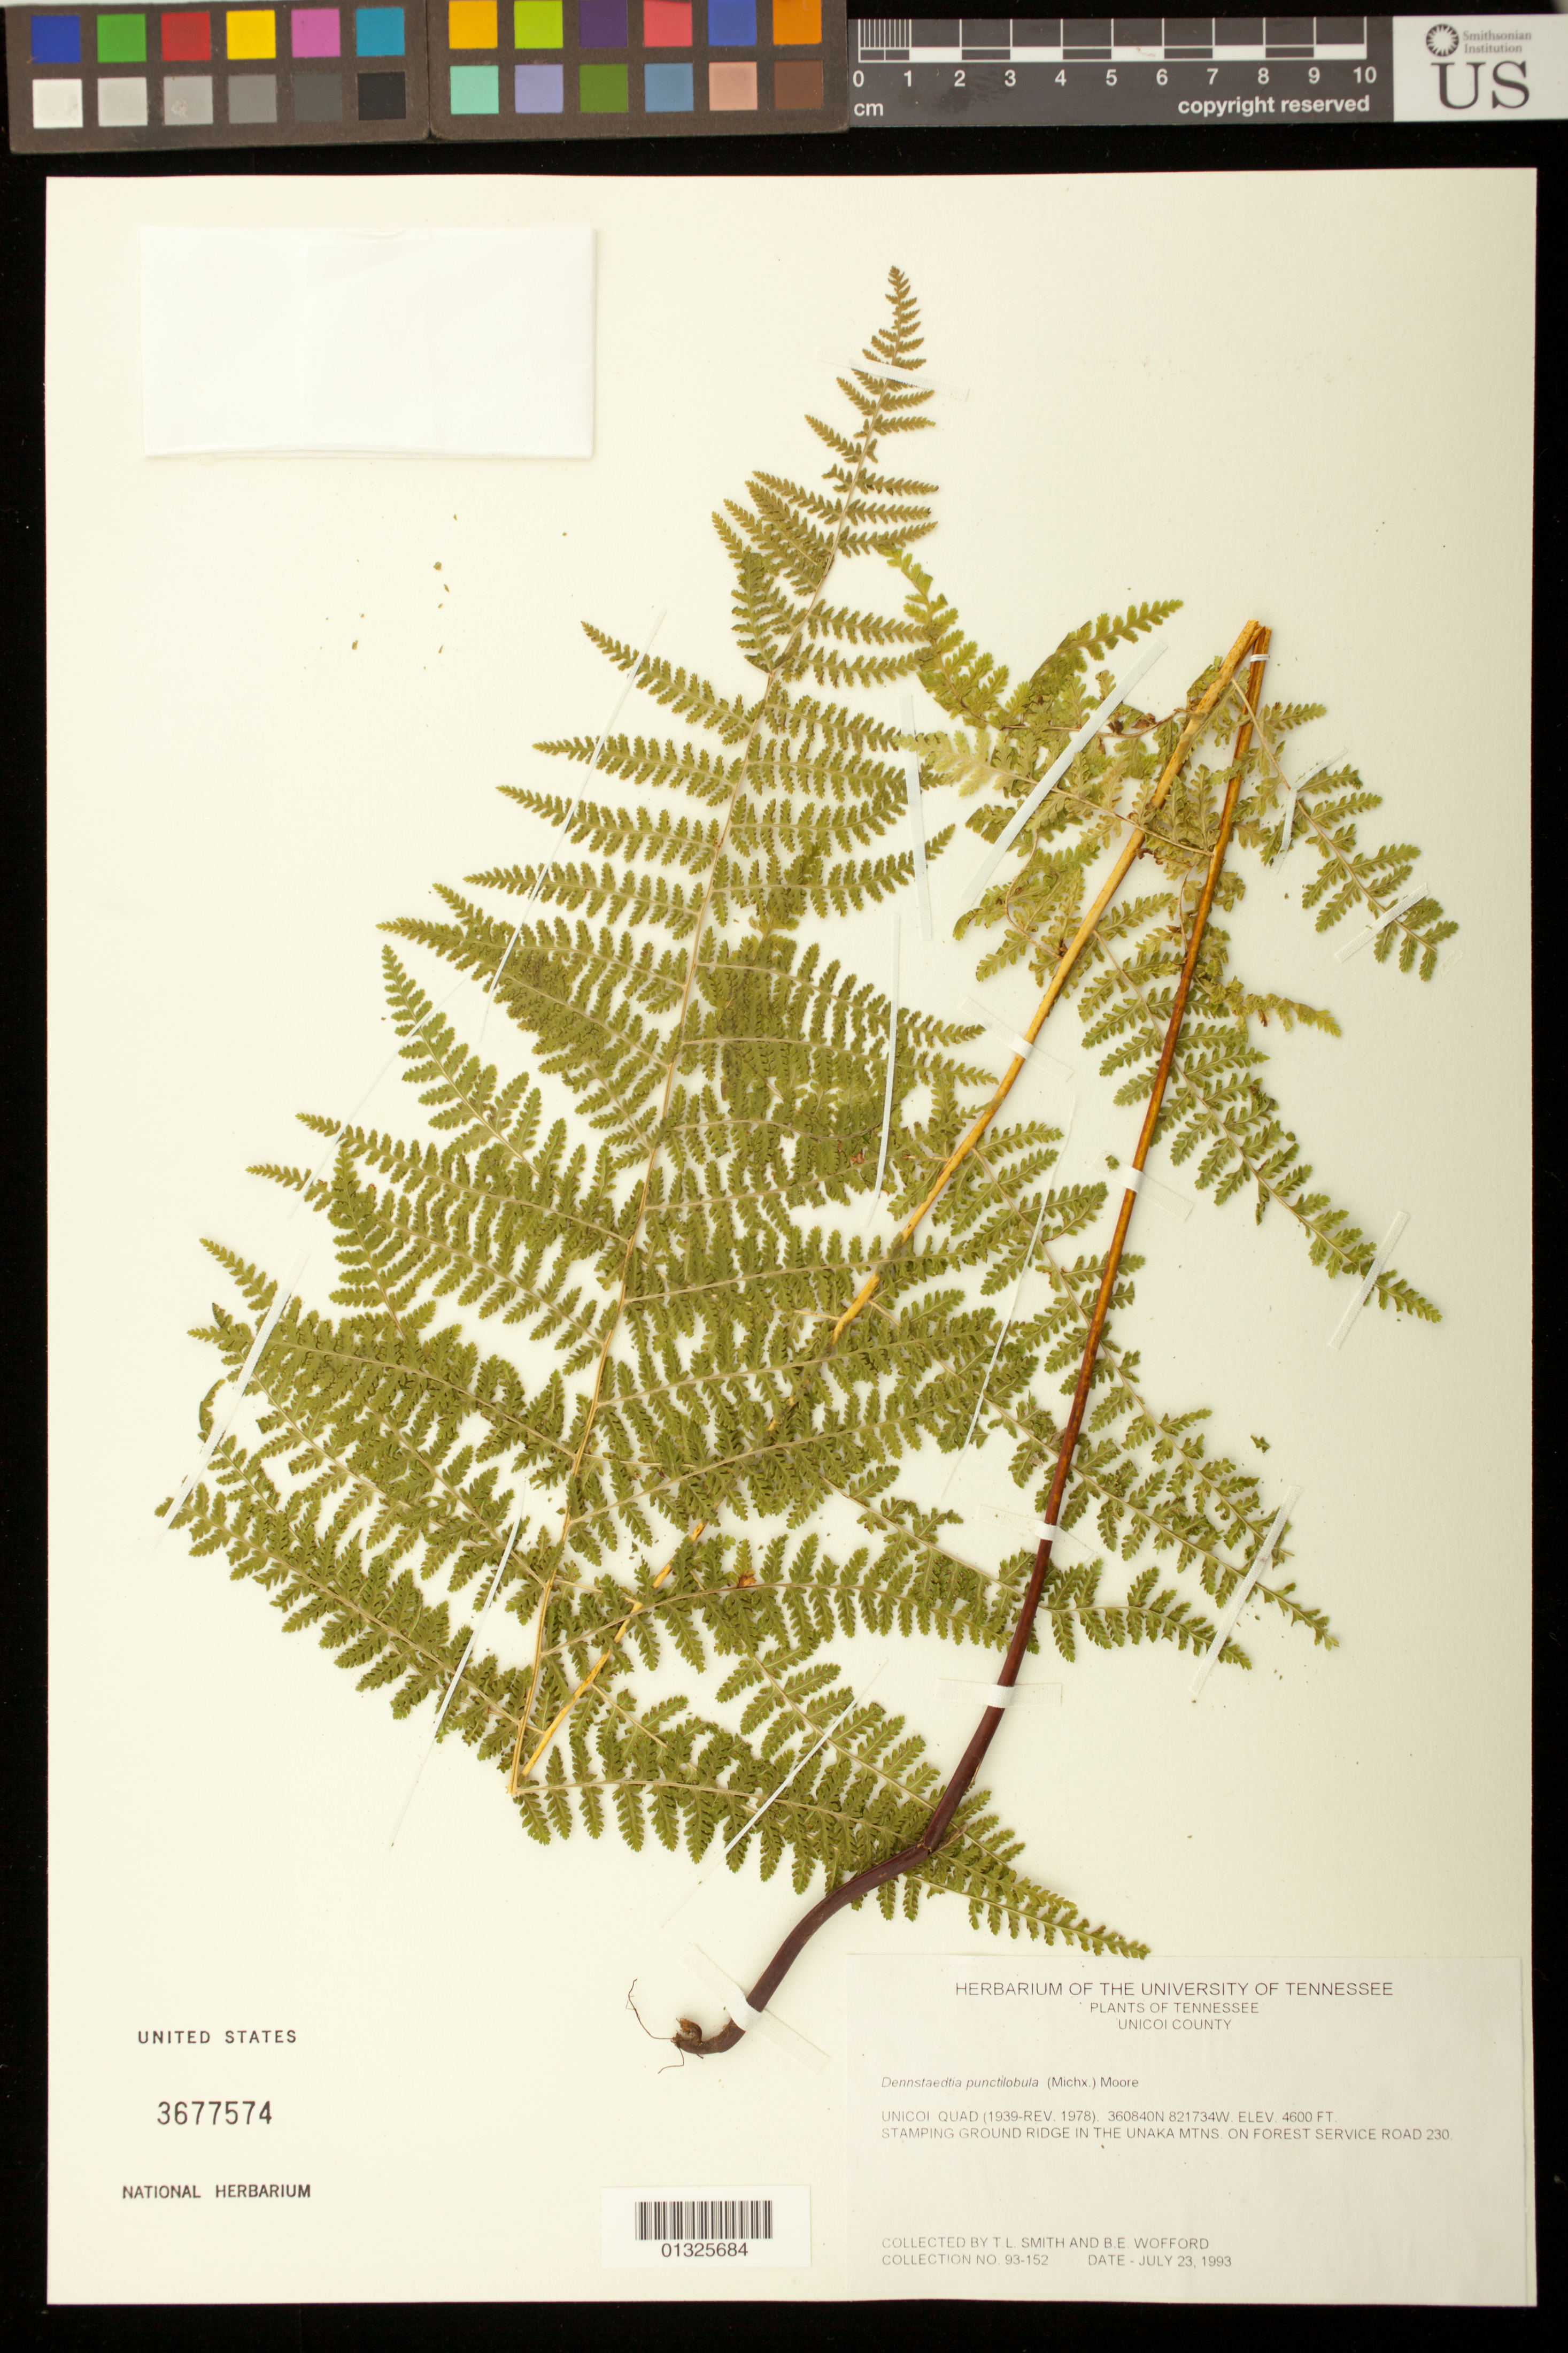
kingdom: Plantae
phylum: Tracheophyta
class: Polypodiopsida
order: Polypodiales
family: Dennstaedtiaceae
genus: Dennstaedtia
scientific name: Dennstaedtia punctilobula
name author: (Michx.) T. Moore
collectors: T. L. Smith & B. Wofford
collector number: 93-152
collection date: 1993-07-23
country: United States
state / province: Tennessee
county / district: Unicoi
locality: Unicoi Quad (1993-REV. 1978). Stamping ground ridge in the Unaka Mtns. on Forest Service Road 230.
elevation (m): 1402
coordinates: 360840N, 821734W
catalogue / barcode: US 3677574